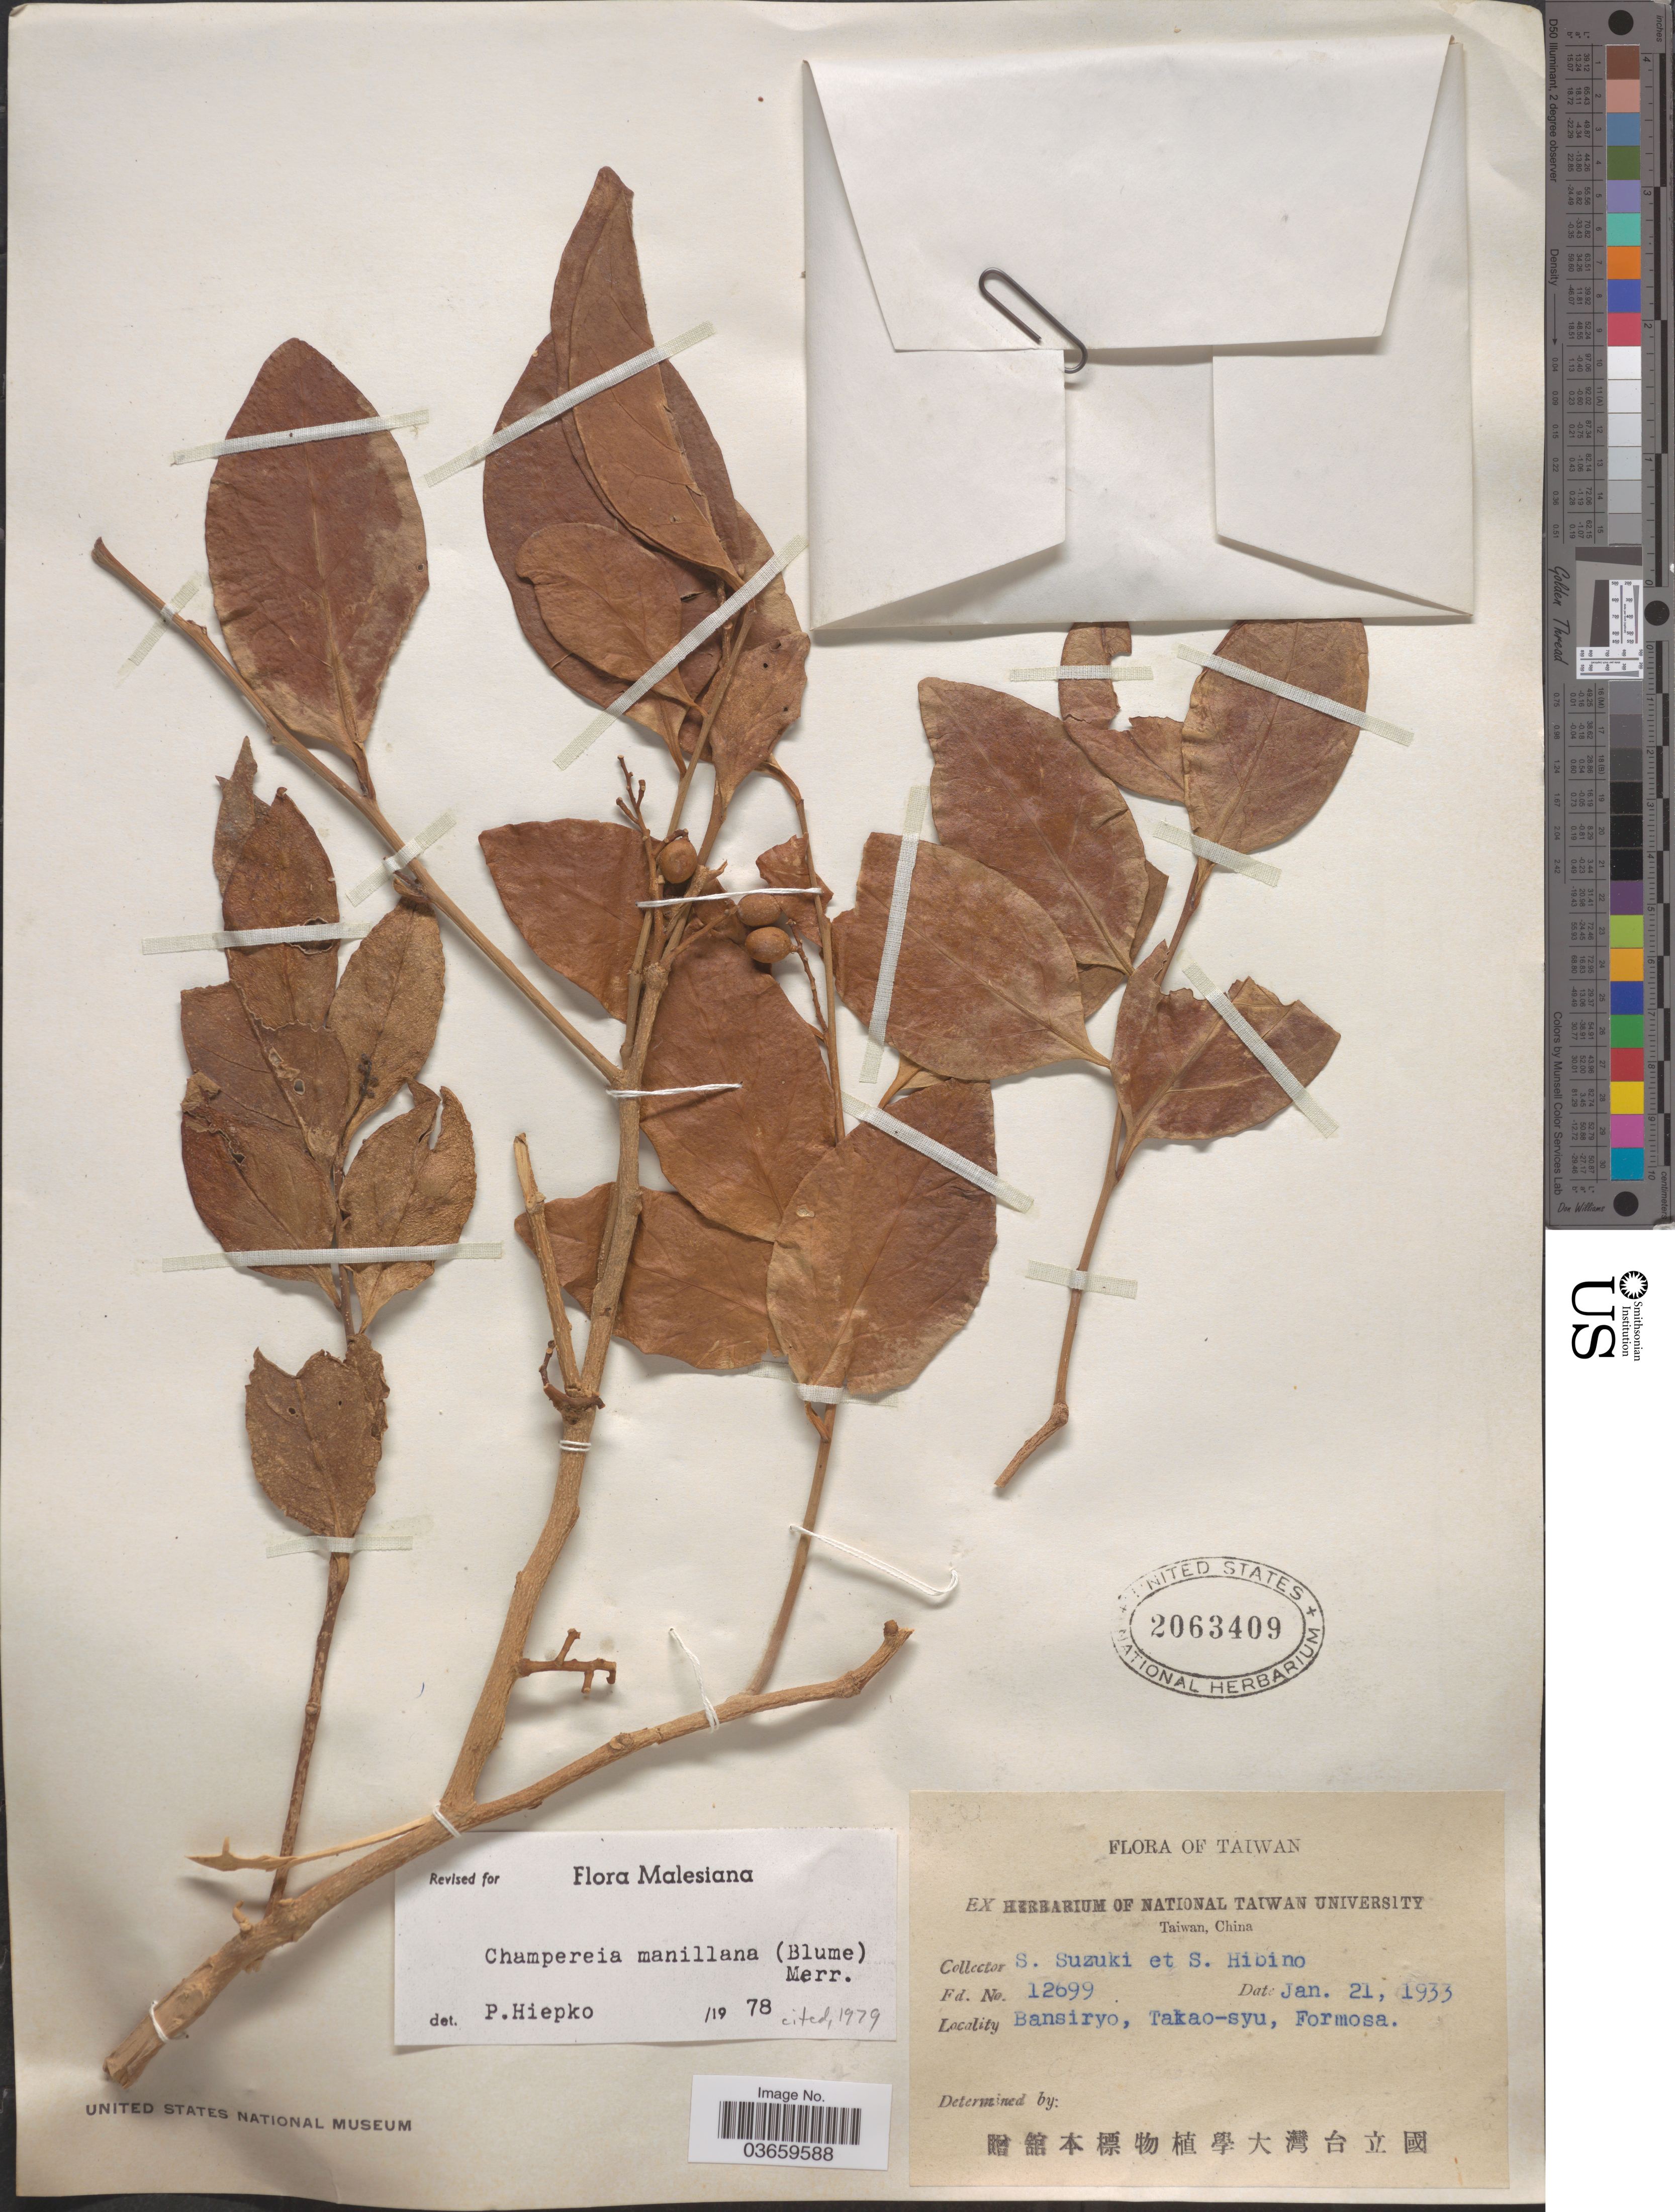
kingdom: Plantae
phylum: Tracheophyta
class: Magnoliopsida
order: Santalales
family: Opiliaceae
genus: Champereia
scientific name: Champereia manillana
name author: (Blume) Merr.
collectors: S. Suzuki & S. Hibino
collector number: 12699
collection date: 1933-01-21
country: Taiwan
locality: Bansiryo, Takao-syu, Formosa.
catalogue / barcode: US 2063409